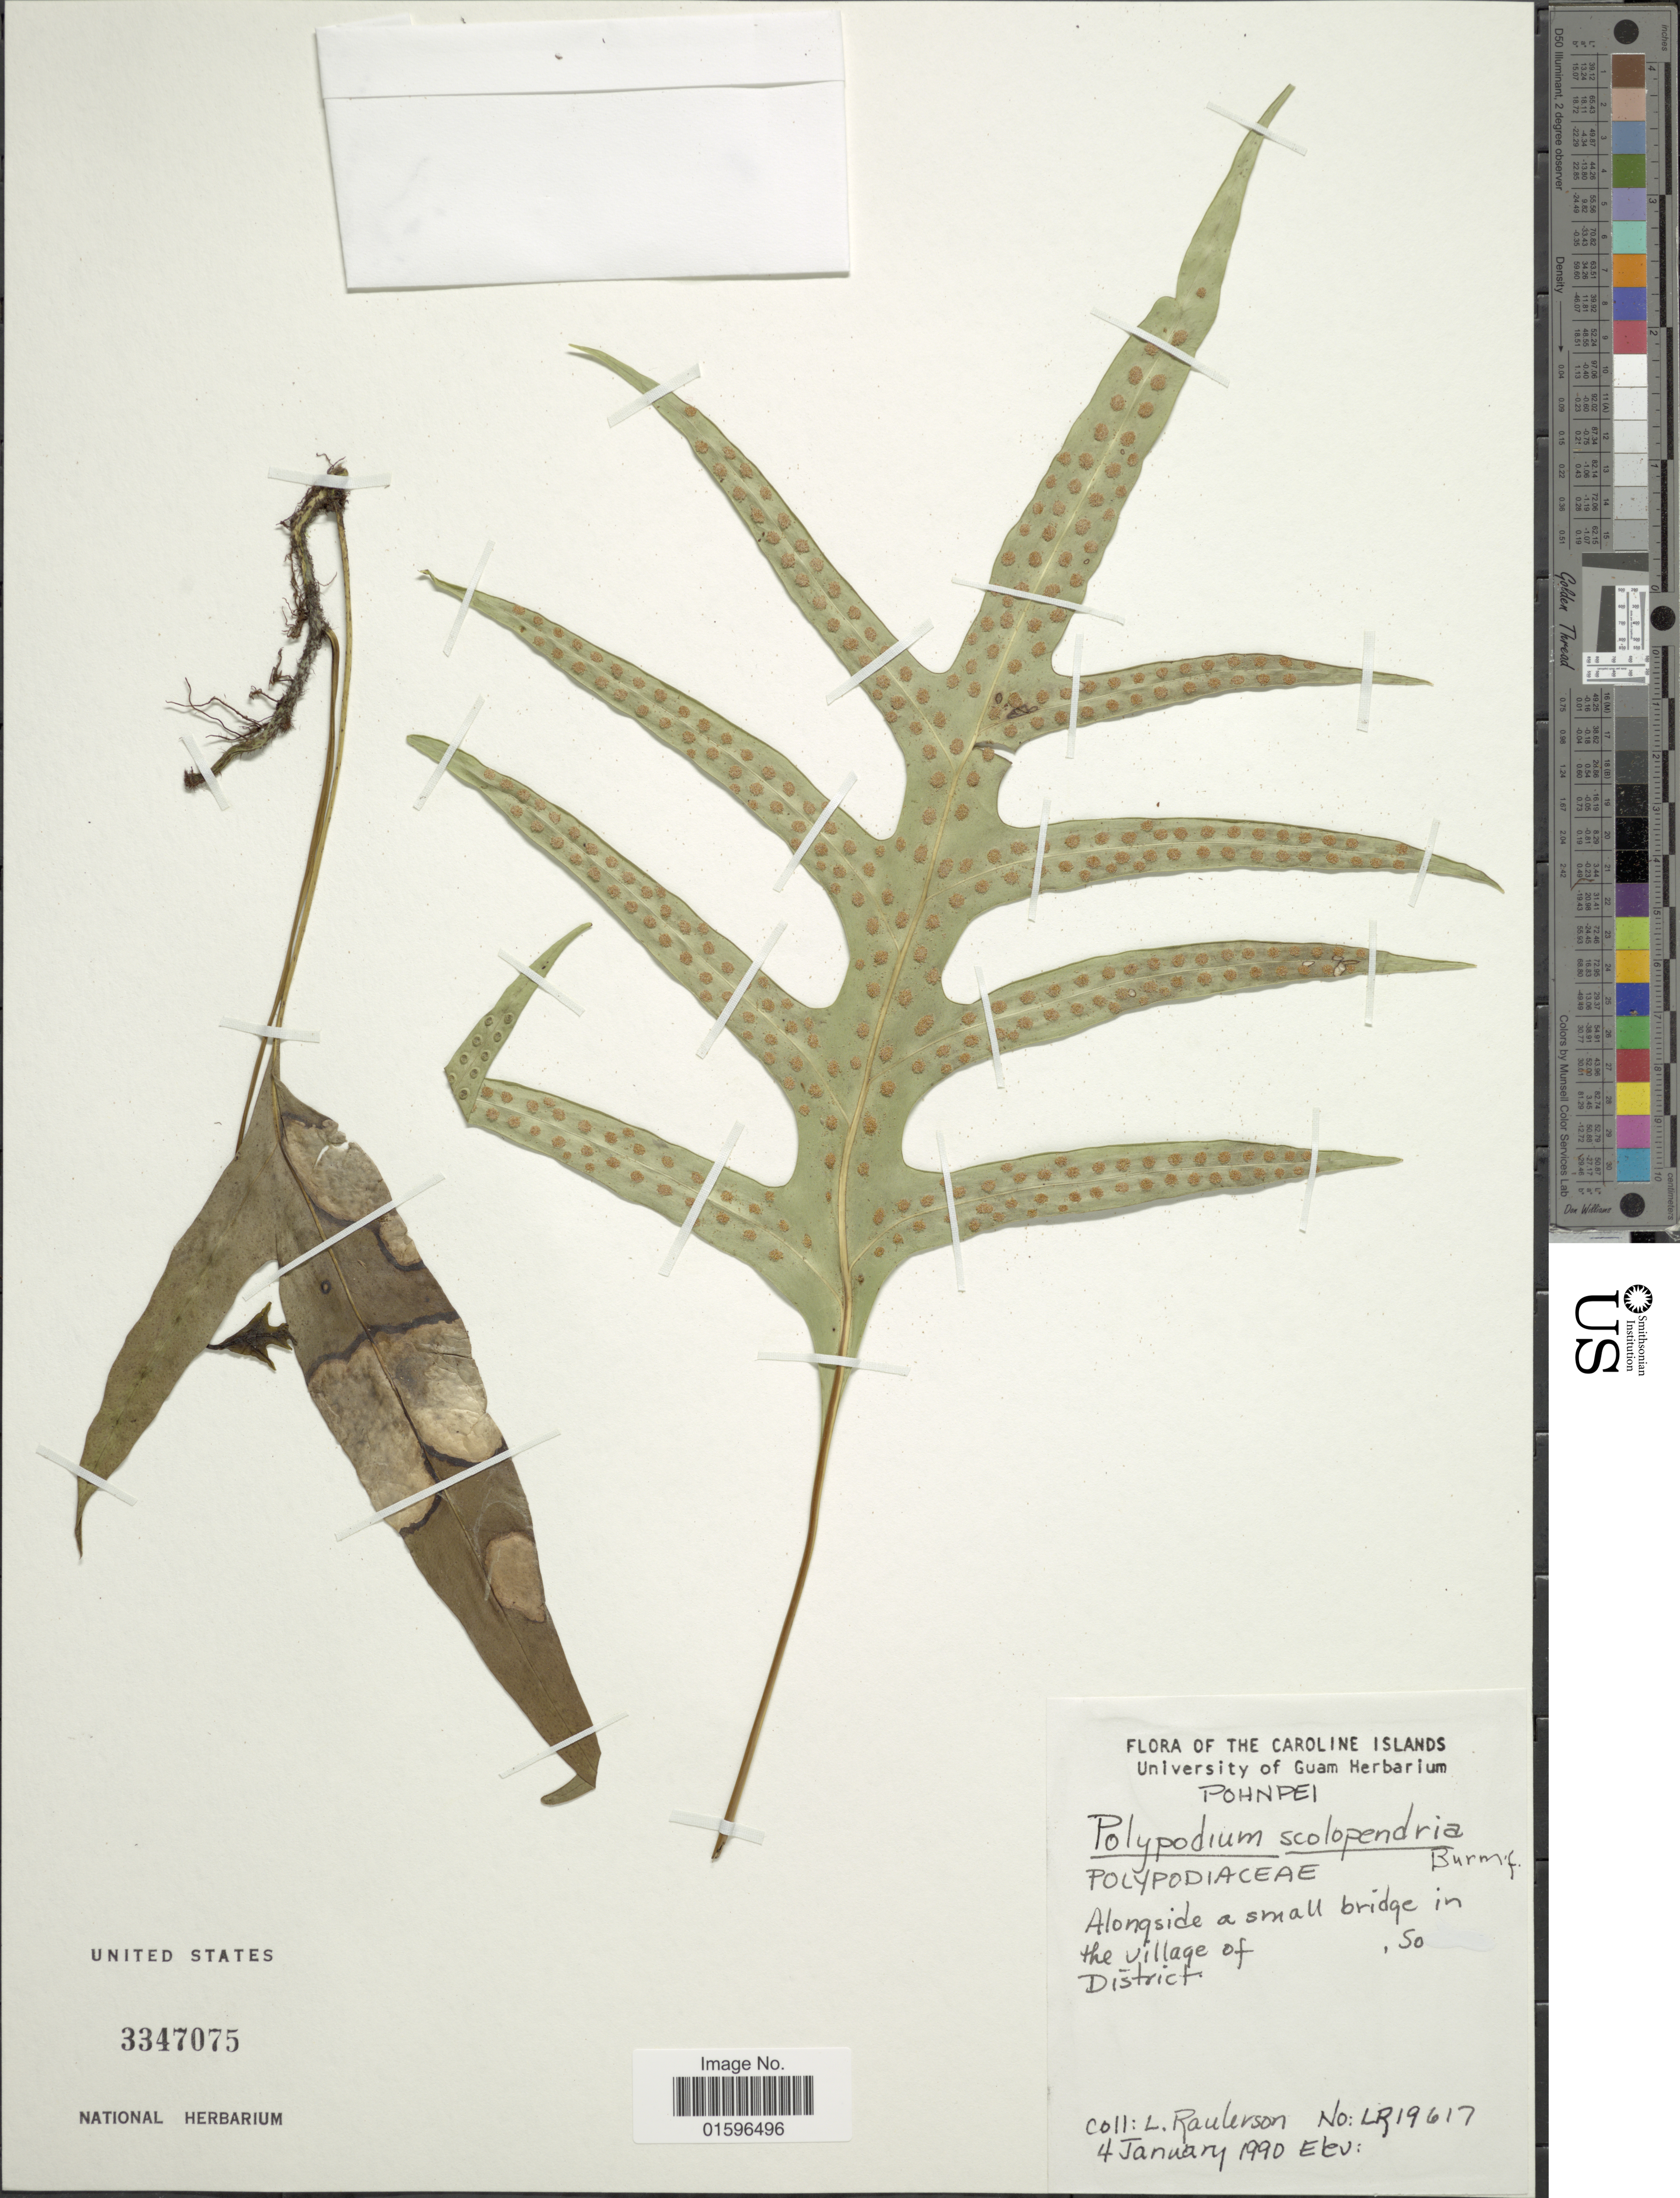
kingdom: Plantae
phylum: Tracheophyta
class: Polypodiopsida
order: Polypodiales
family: Polypodiaceae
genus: Polypodium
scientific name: Polypodium scolopendria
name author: Burm. f.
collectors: L. Raulerson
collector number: LR19617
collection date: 1990-01-04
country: Micronesia, Federated States of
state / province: Pohnpei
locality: Carolines Islands, Pohnpei, alongside a small bridge in the village of, So District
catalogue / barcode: US 3347075